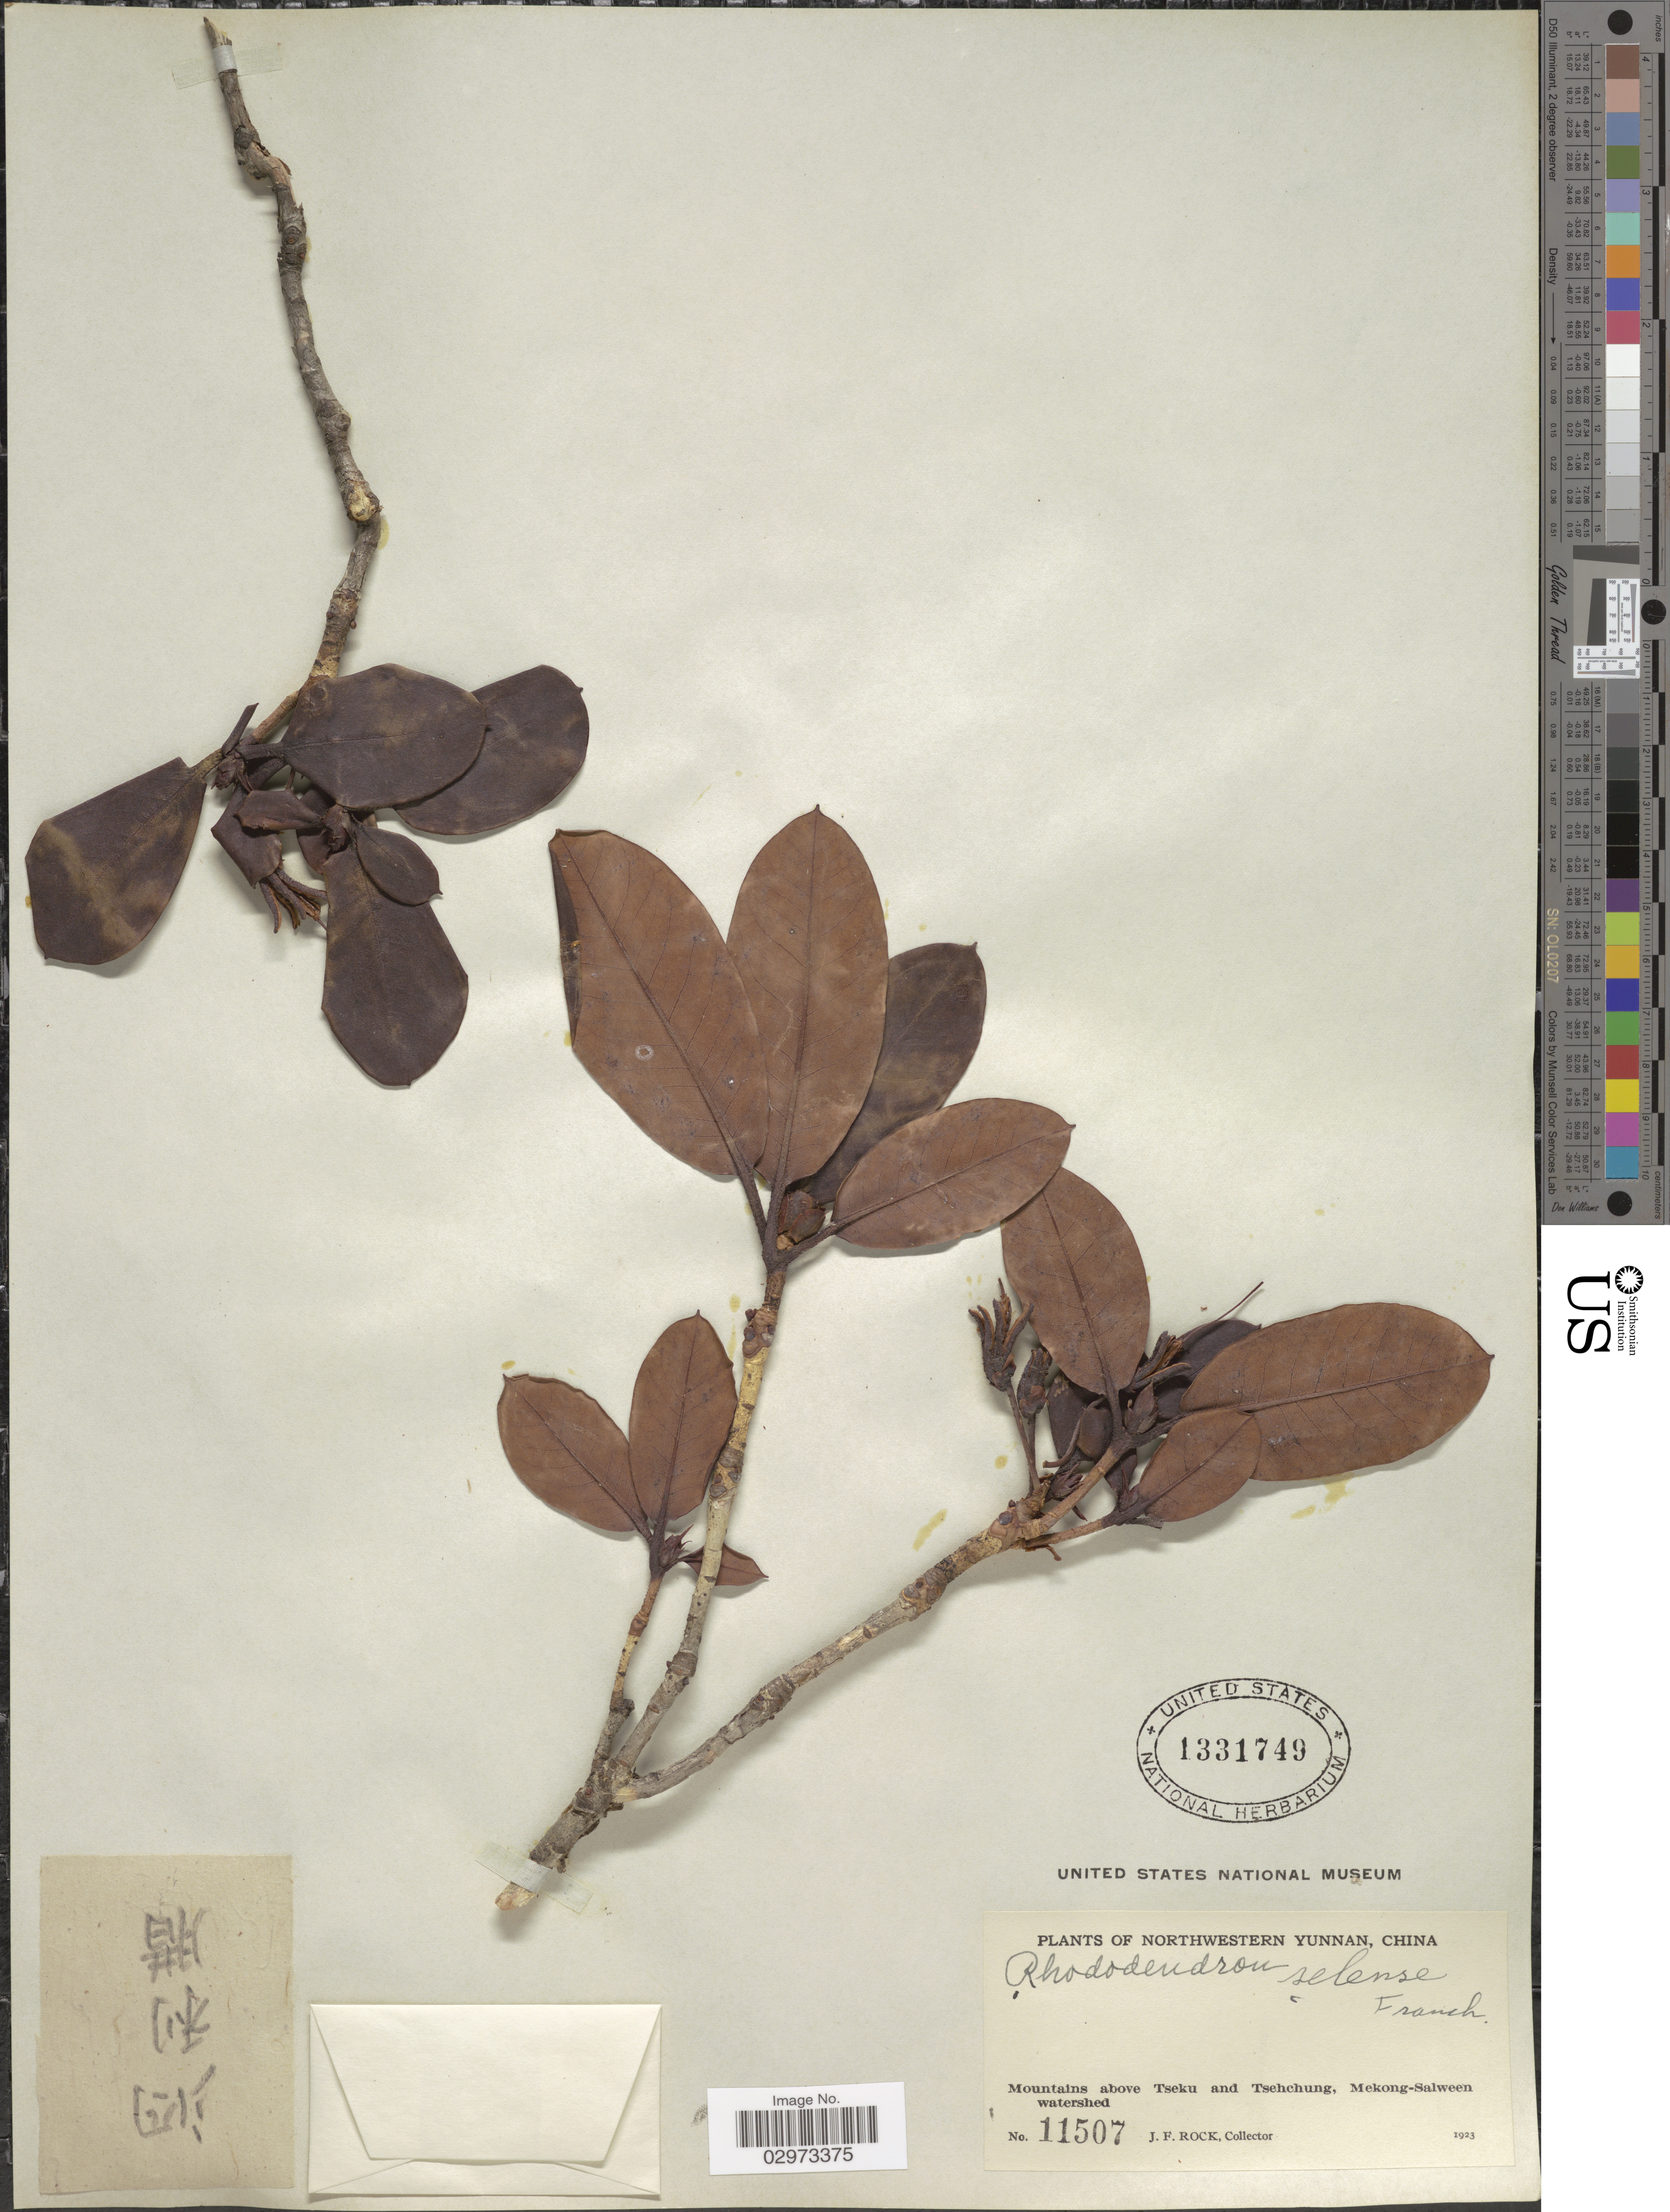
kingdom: Plantae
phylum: Tracheophyta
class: Magnoliopsida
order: Ericales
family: Ericaceae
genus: Rhododendron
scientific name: Rhododendron selense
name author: Franch.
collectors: J. Rock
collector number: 11507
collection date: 1923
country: China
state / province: Yunnan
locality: Northwestern Yunnan. Mountains above Tseku and Tsehchung, Mekong-Salween watershed.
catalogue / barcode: US 1331749